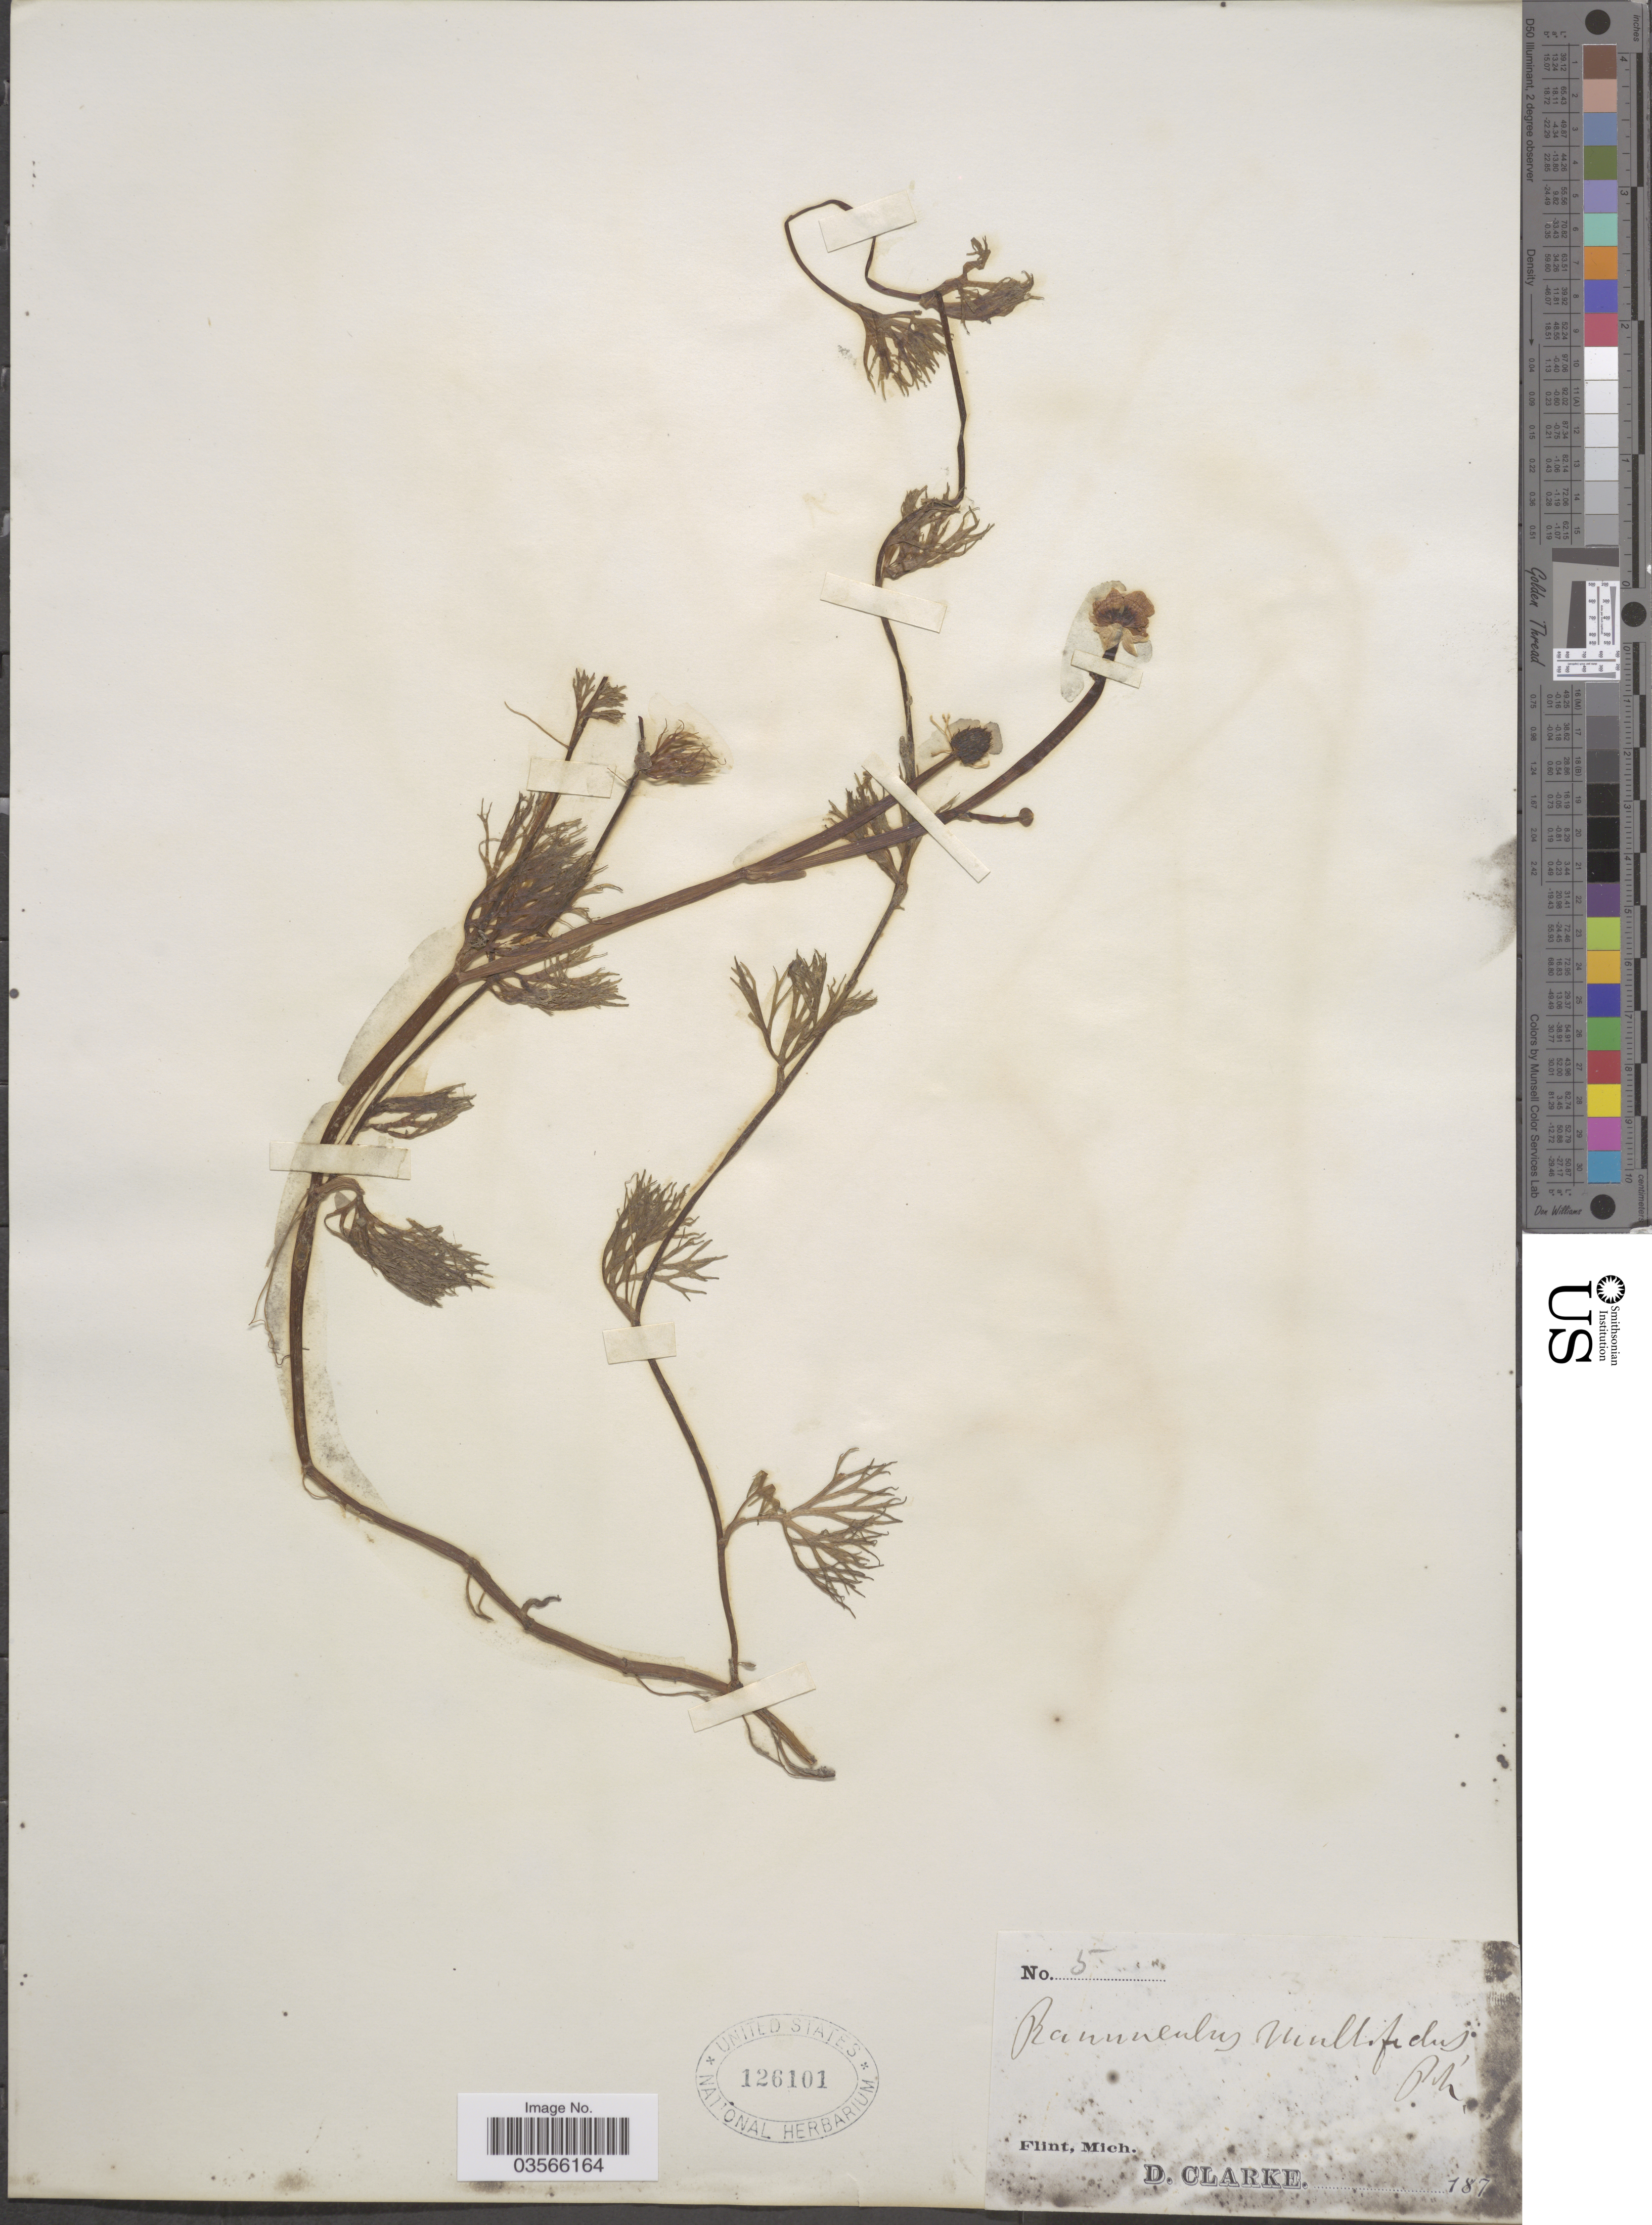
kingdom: Plantae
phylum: Tracheophyta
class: Magnoliopsida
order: Ranunculales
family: Ranunculaceae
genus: Ranunculus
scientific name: Ranunculus flabellaris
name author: Raf.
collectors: D. Clarke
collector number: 5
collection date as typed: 187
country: United States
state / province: Michigan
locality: Flint.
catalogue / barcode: US 126101